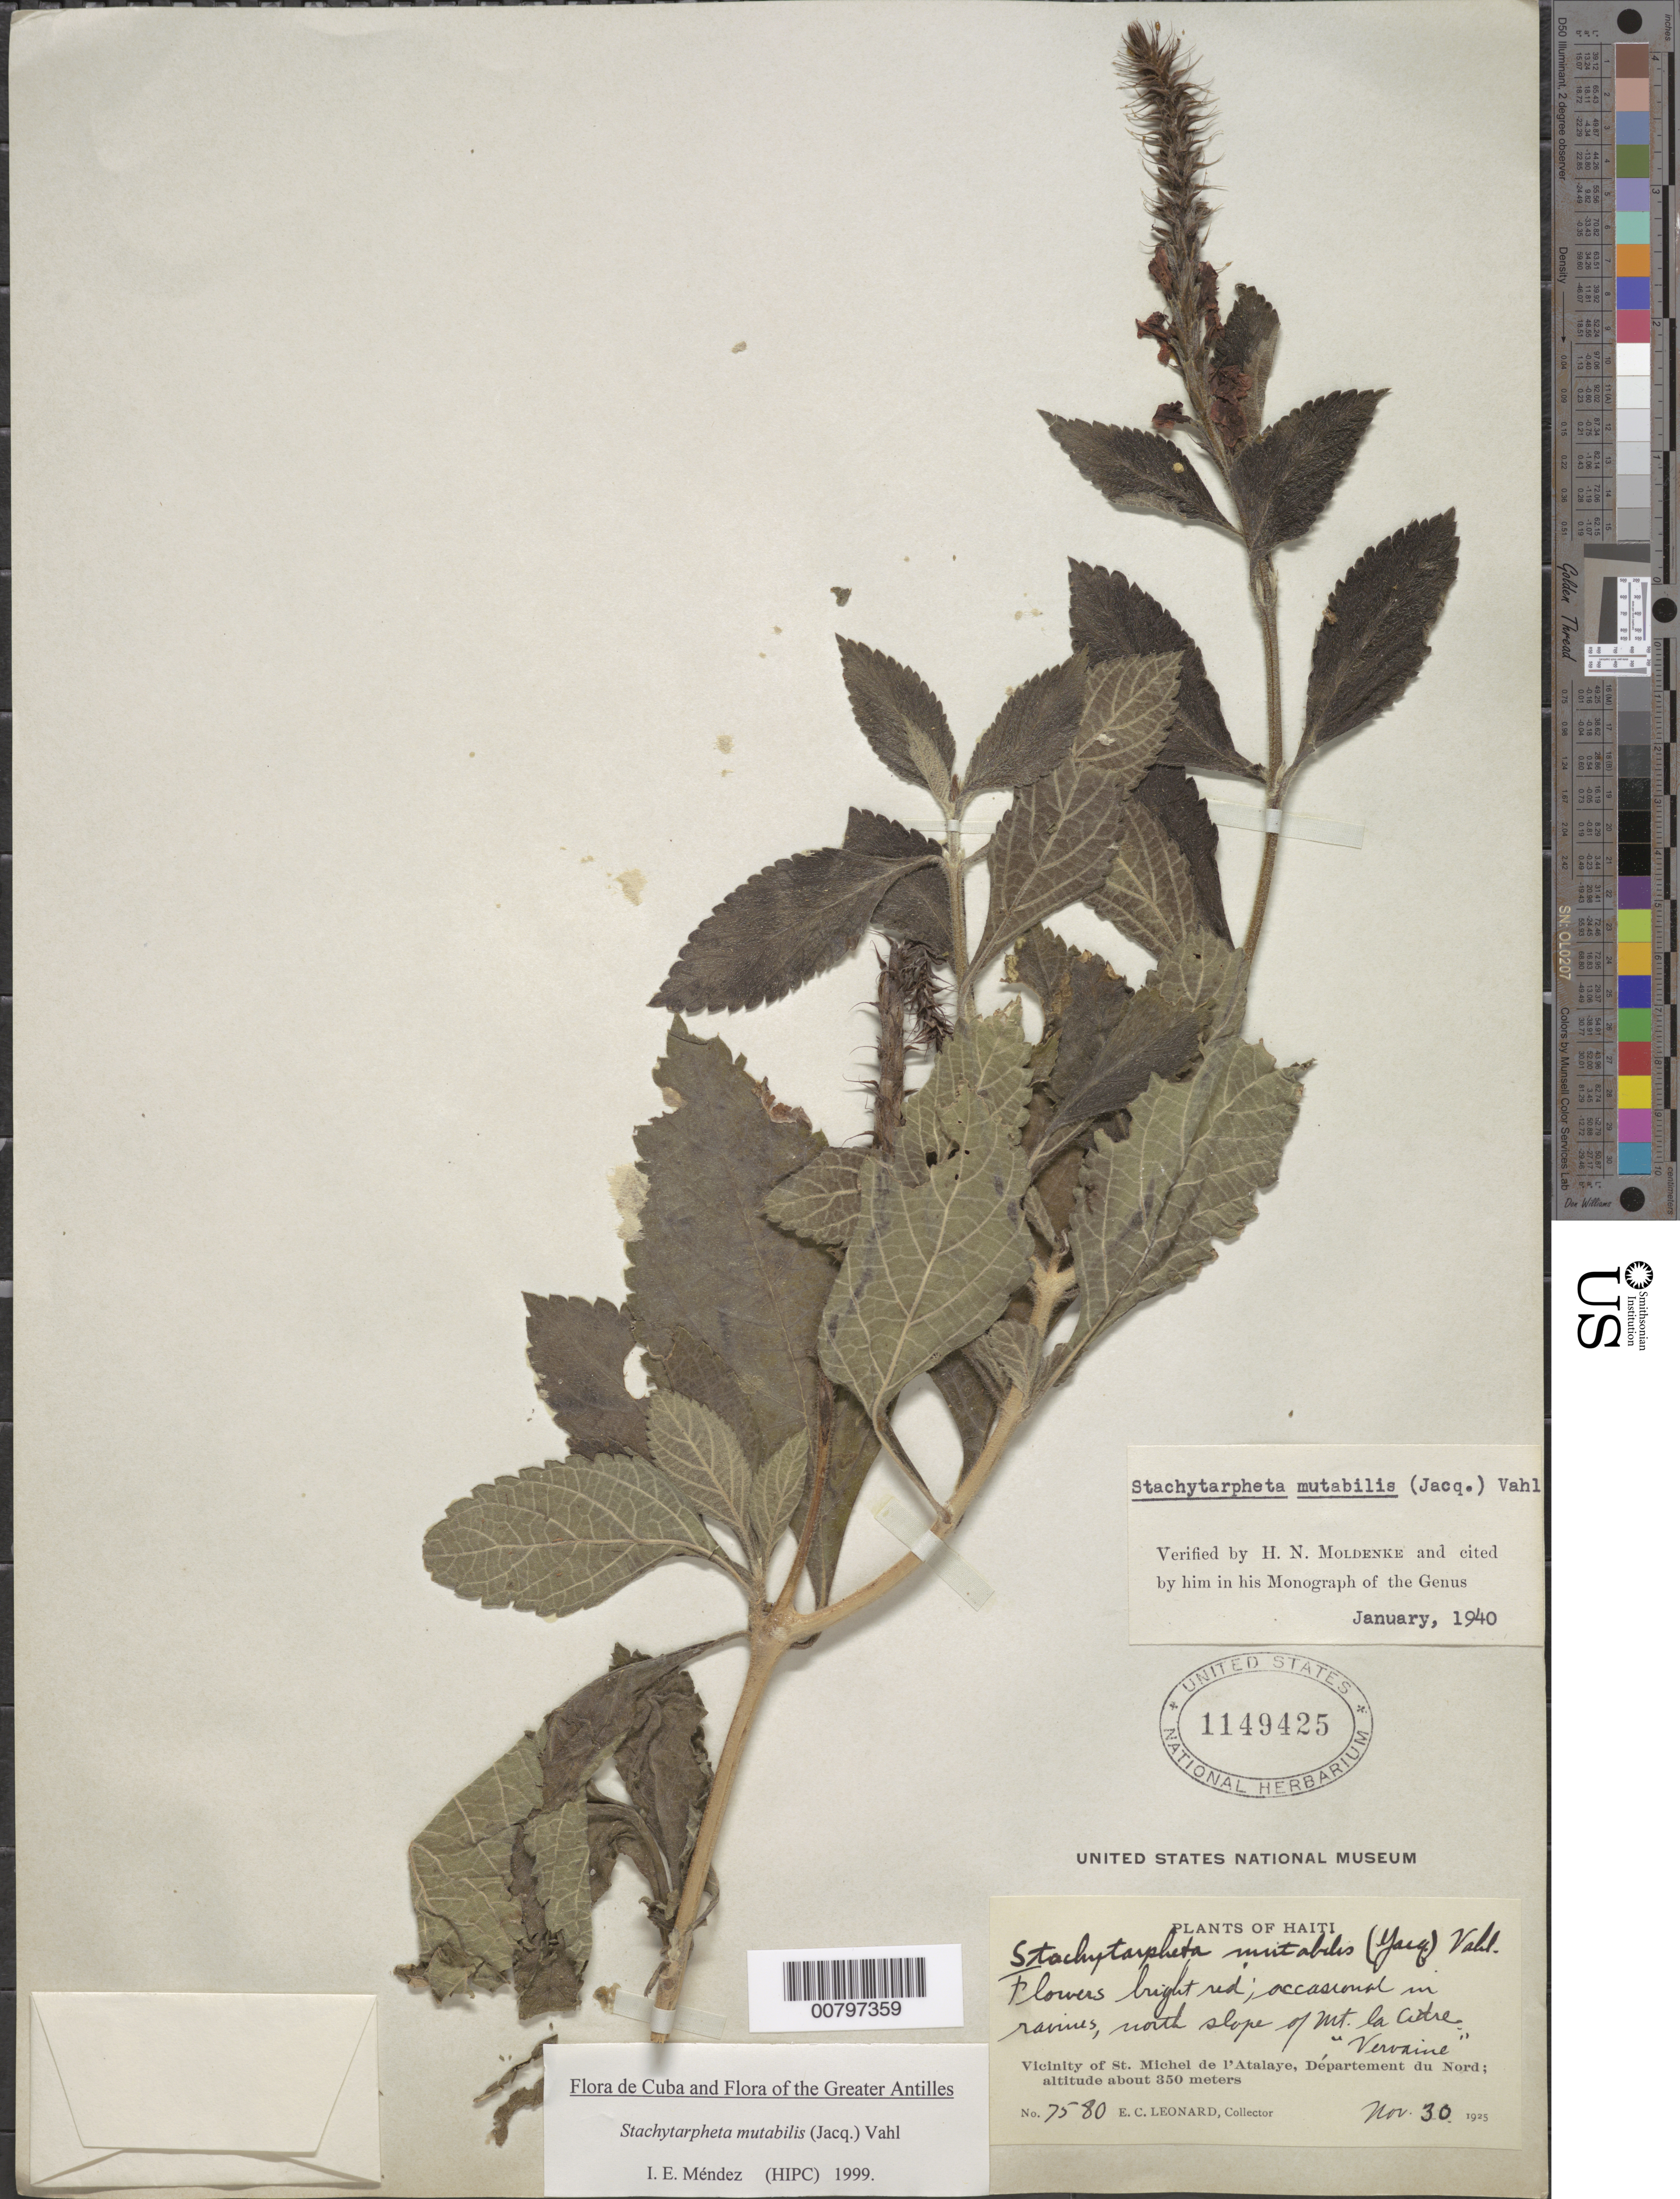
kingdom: Plantae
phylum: Tracheophyta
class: Magnoliopsida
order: Lamiales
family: Verbenaceae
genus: Stachytarpheta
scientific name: Stachytarpheta mutabilis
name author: (Jacq.) Vahl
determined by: Méndez, Isidro E., (HIPC)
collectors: E. C. Leonard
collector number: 7580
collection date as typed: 30 Nov 1925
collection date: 1925-11-30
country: Haiti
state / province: Artibonite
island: Hispaniola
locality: Vicinity of St. Michel de l'Atalaye, north slope of Mt. la. Cidre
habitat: In ravines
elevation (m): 350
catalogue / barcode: US 1149425